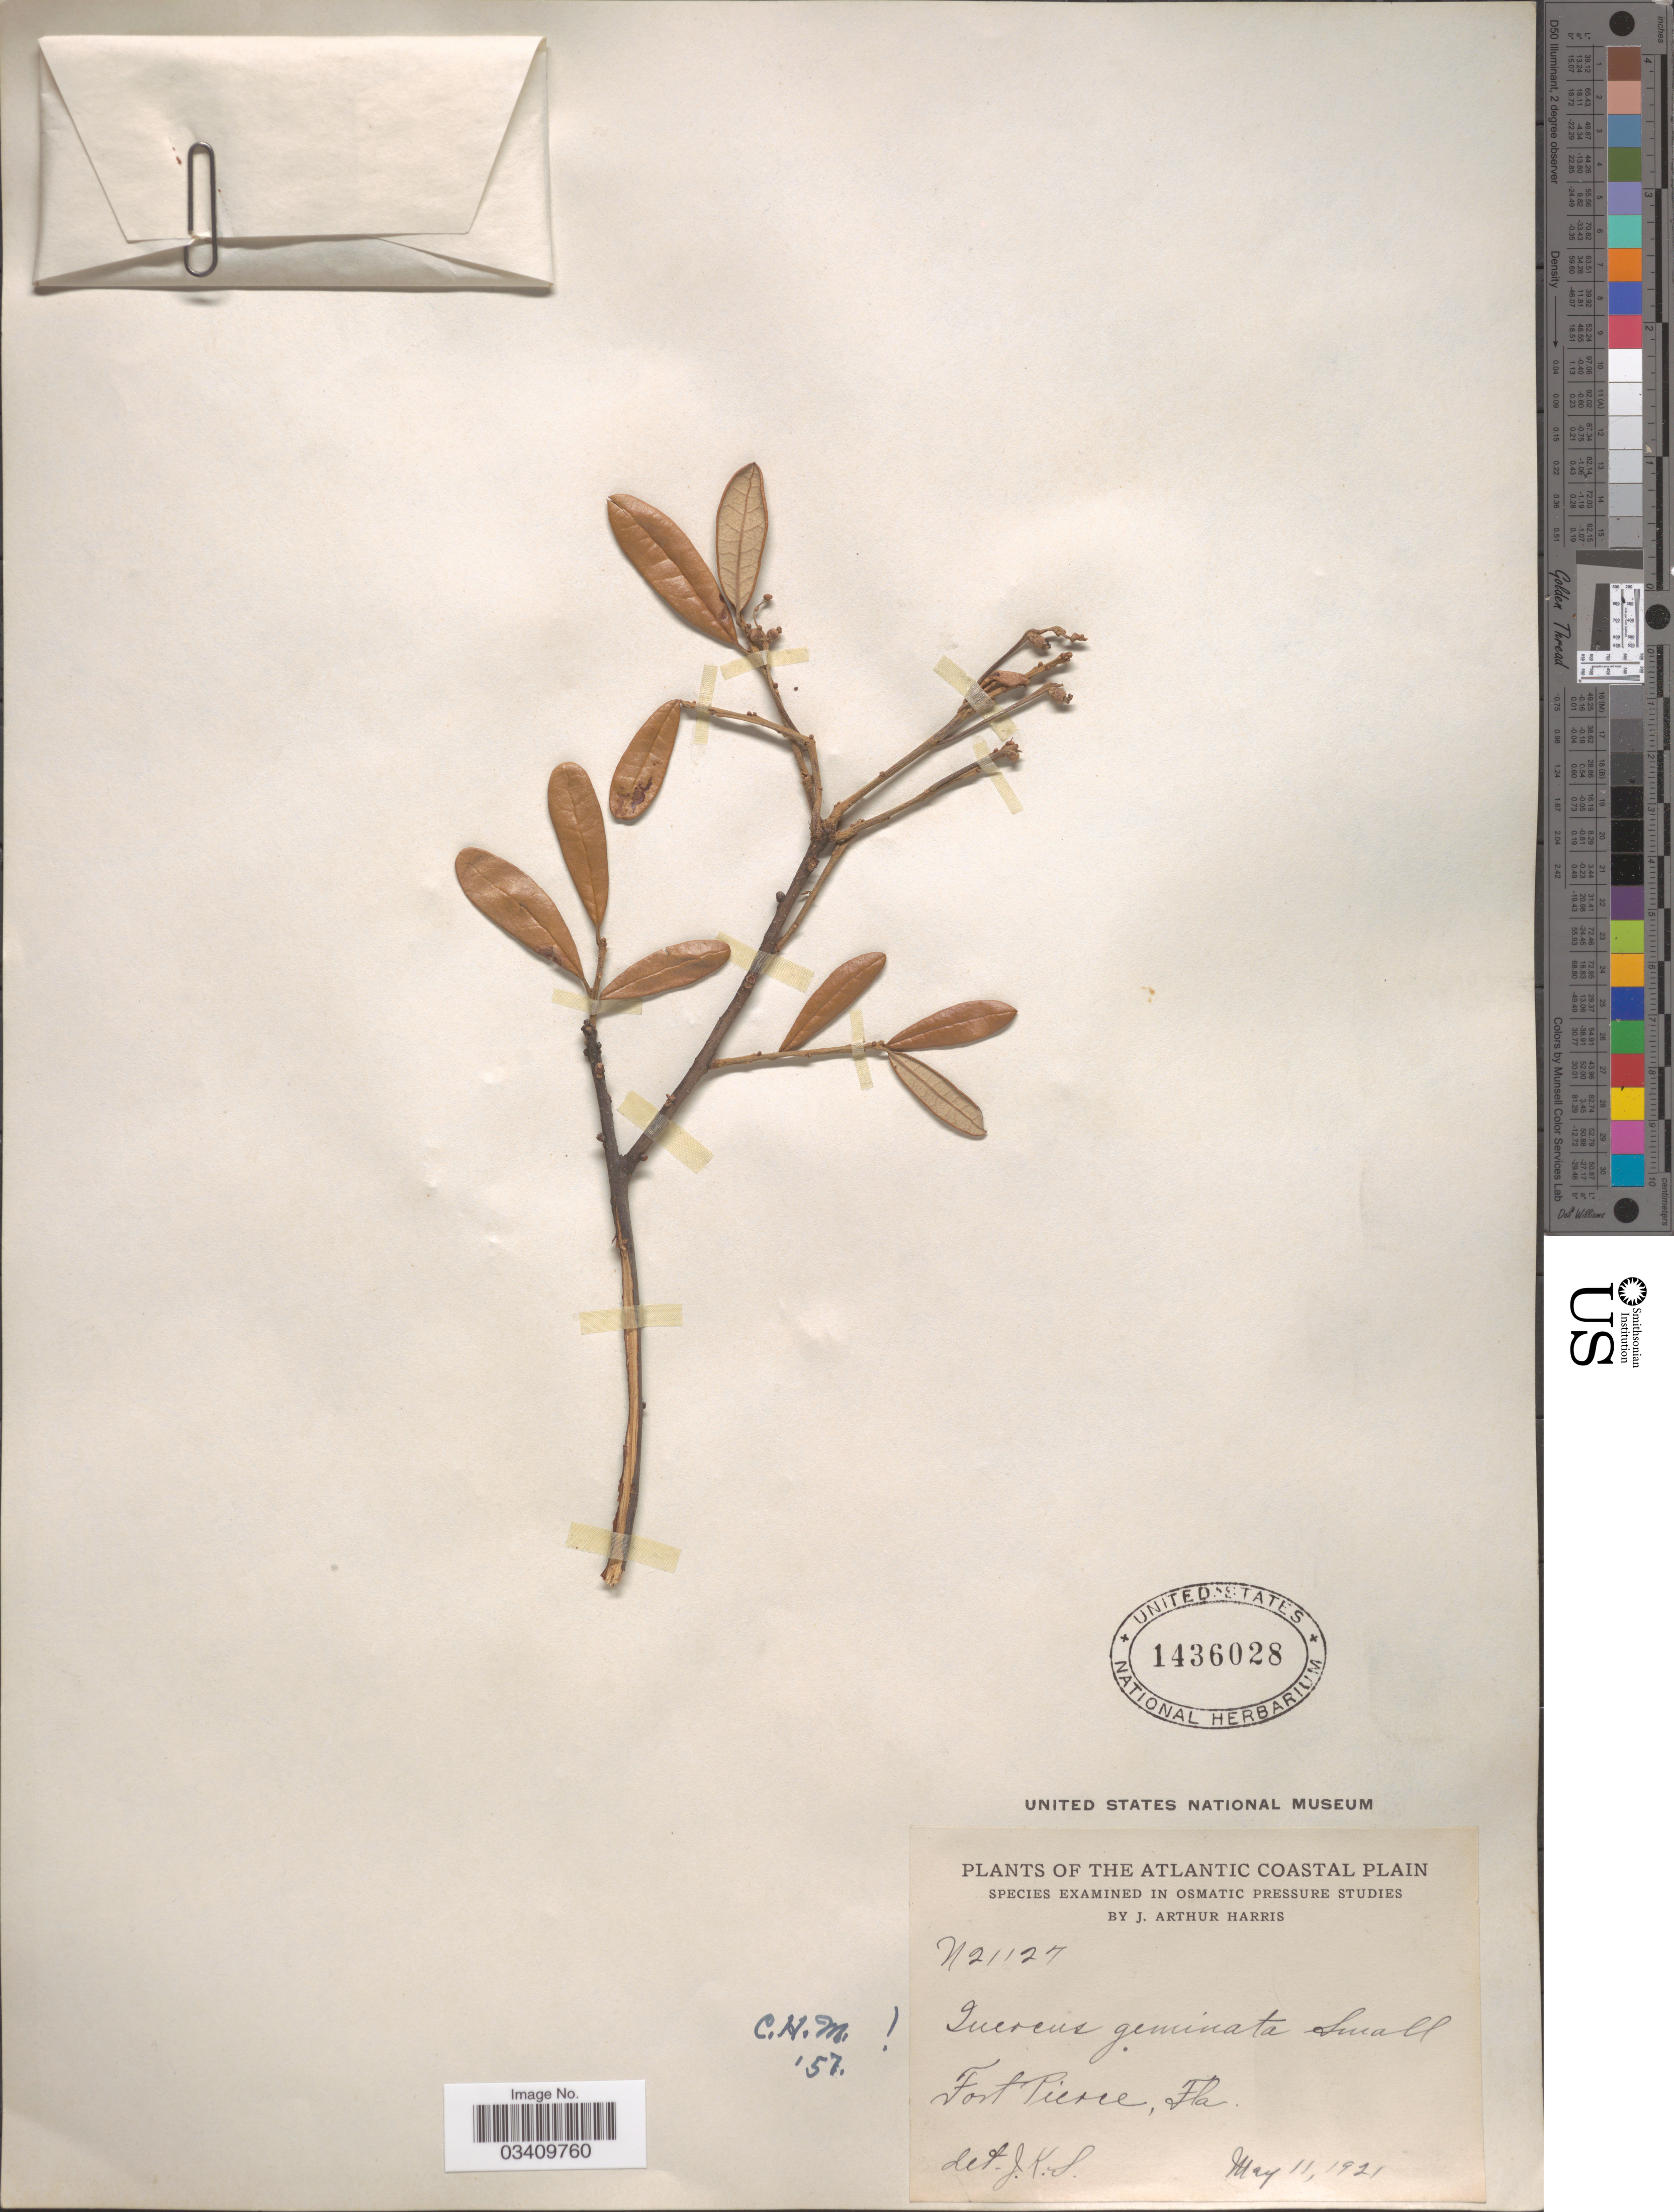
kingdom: Plantae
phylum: Tracheophyta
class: Magnoliopsida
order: Fagales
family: Fagaceae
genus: Quercus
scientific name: Quercus virginiana var. maritima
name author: (Michx.) Sarg.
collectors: J. A. Harris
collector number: U21127*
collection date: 1921-05-11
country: United States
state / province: Florida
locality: The Atlantic Coastal Plain. Fort Pierce.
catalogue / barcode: US 1436028